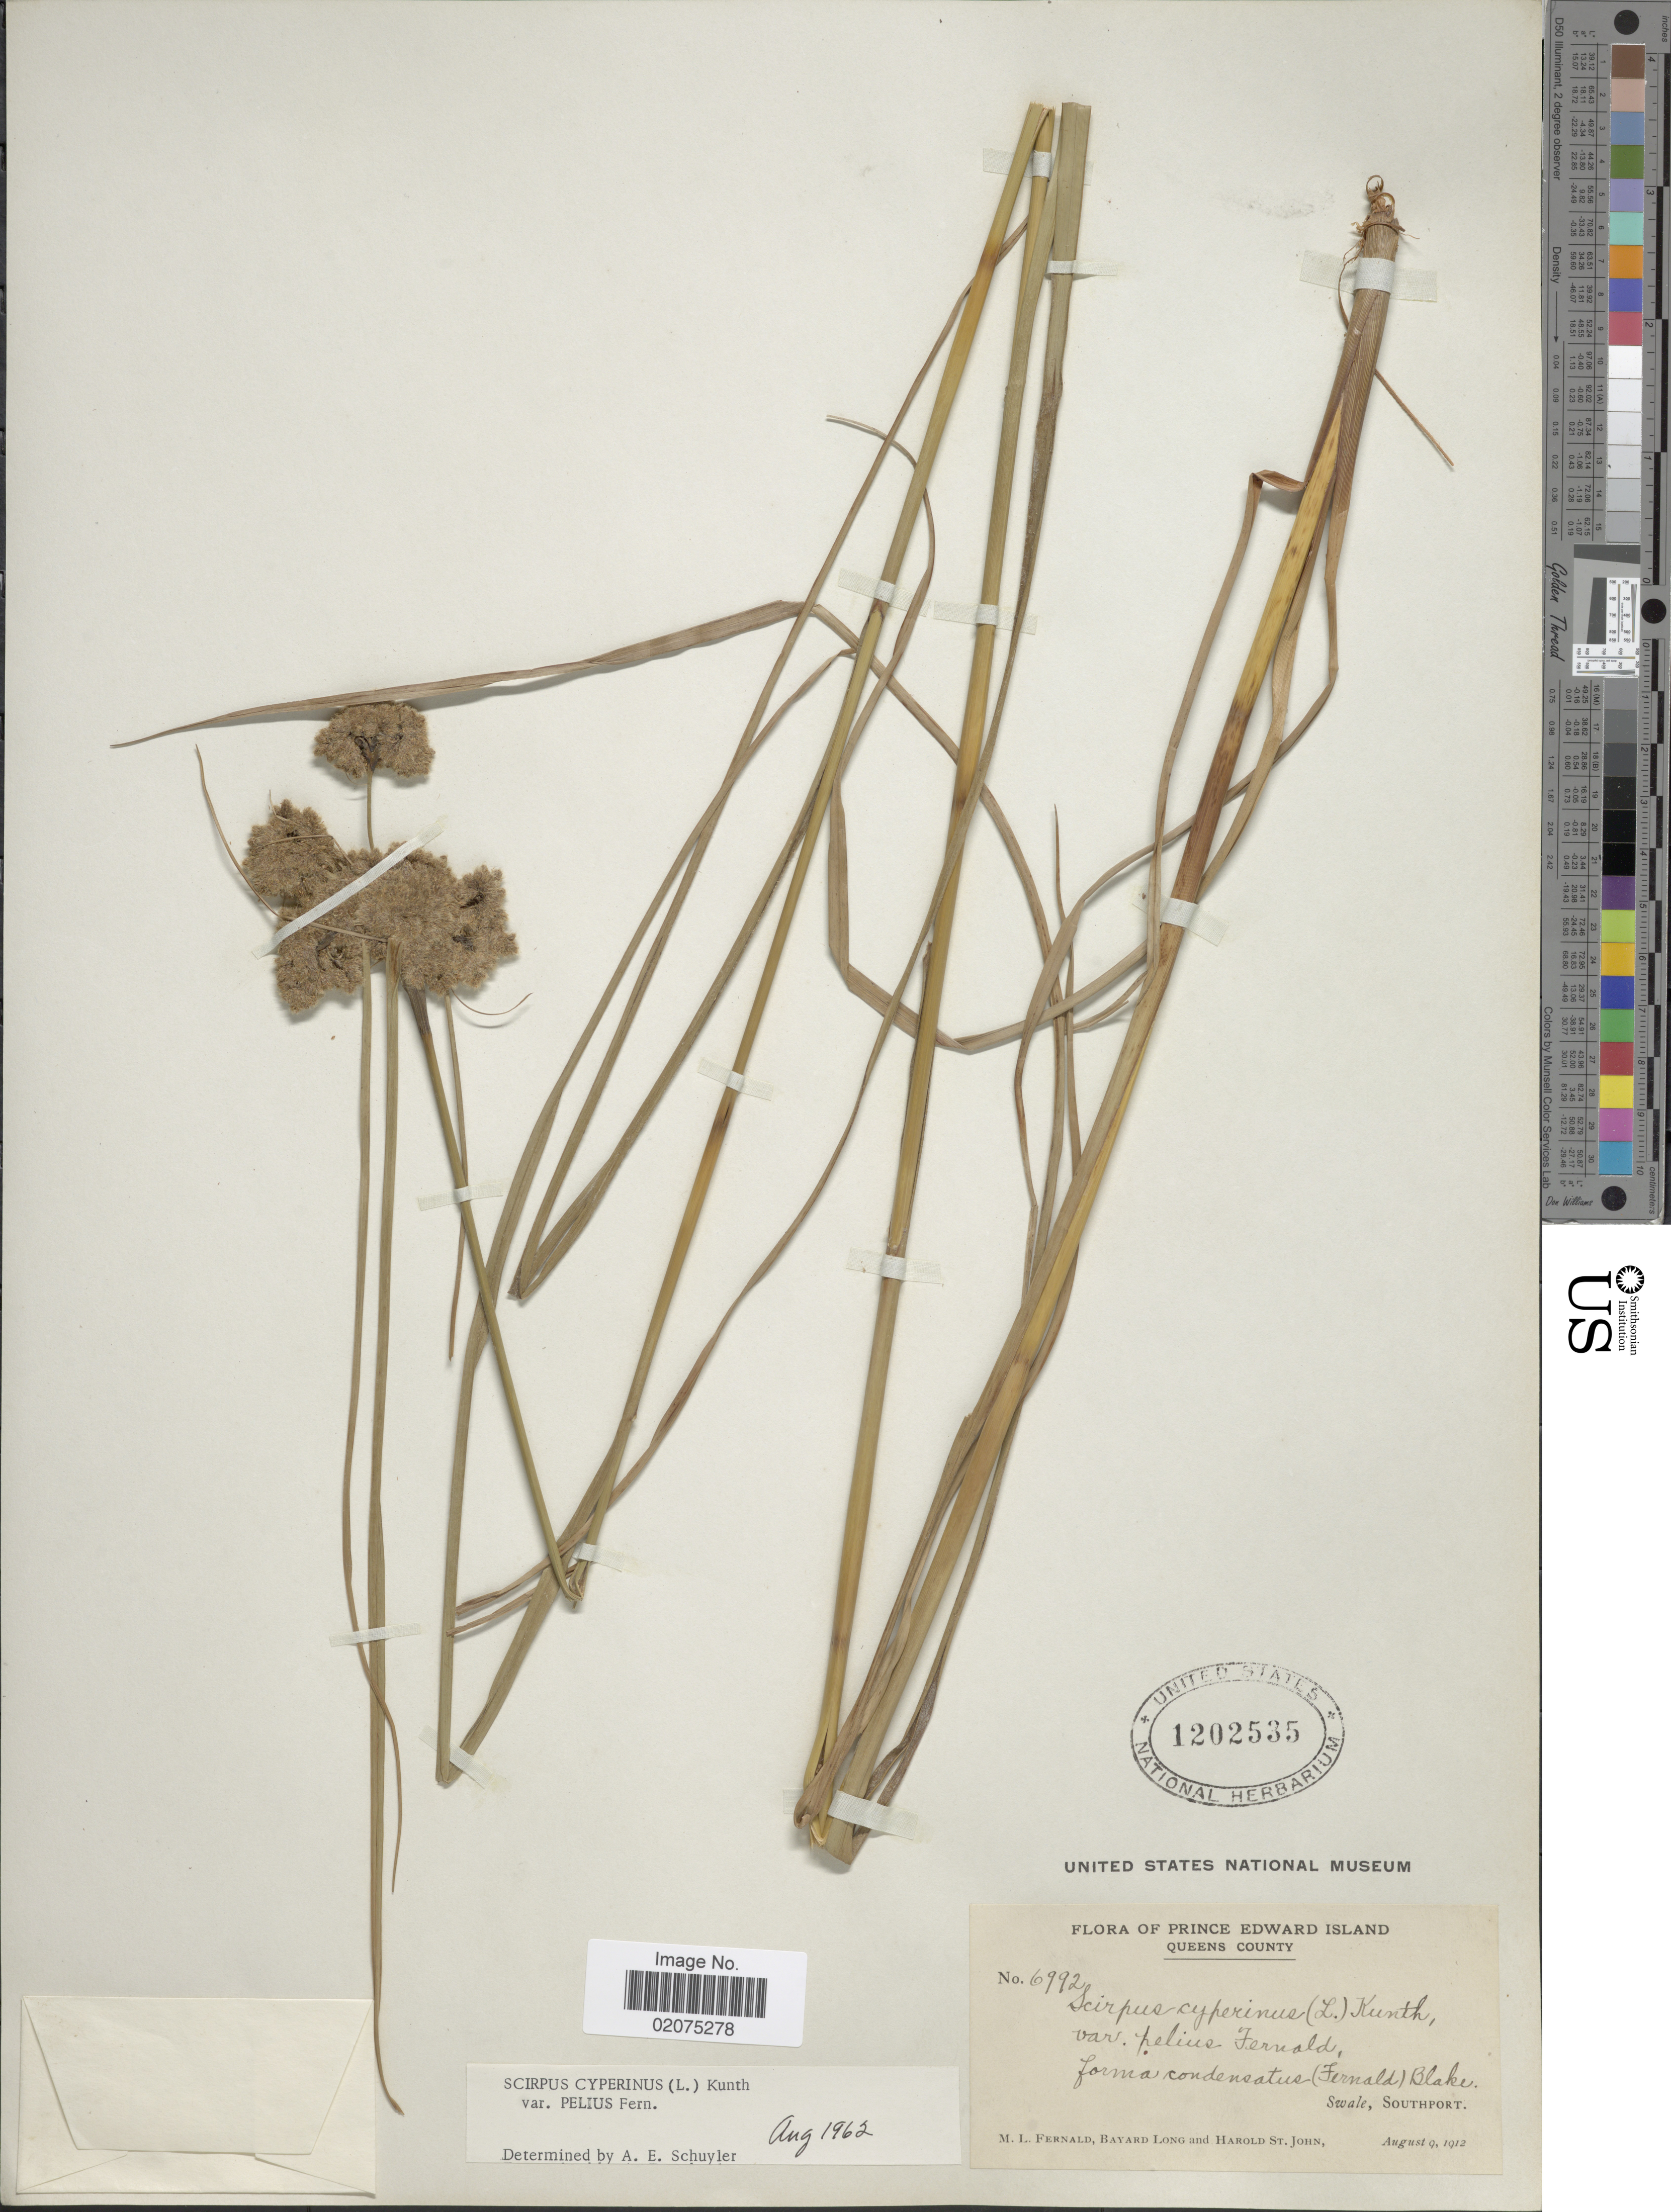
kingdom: Plantae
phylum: Tracheophyta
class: Liliopsida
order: Poales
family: Cyperaceae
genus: Scirpus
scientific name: Scirpus cyperinus var. pelius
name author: Fernald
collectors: M. L. Fernald, B. Long & H. St. John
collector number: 6992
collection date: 1912-08-09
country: Canada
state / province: Prince Edward Island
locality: Queens Island, Swale, Southport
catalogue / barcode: US 1202535